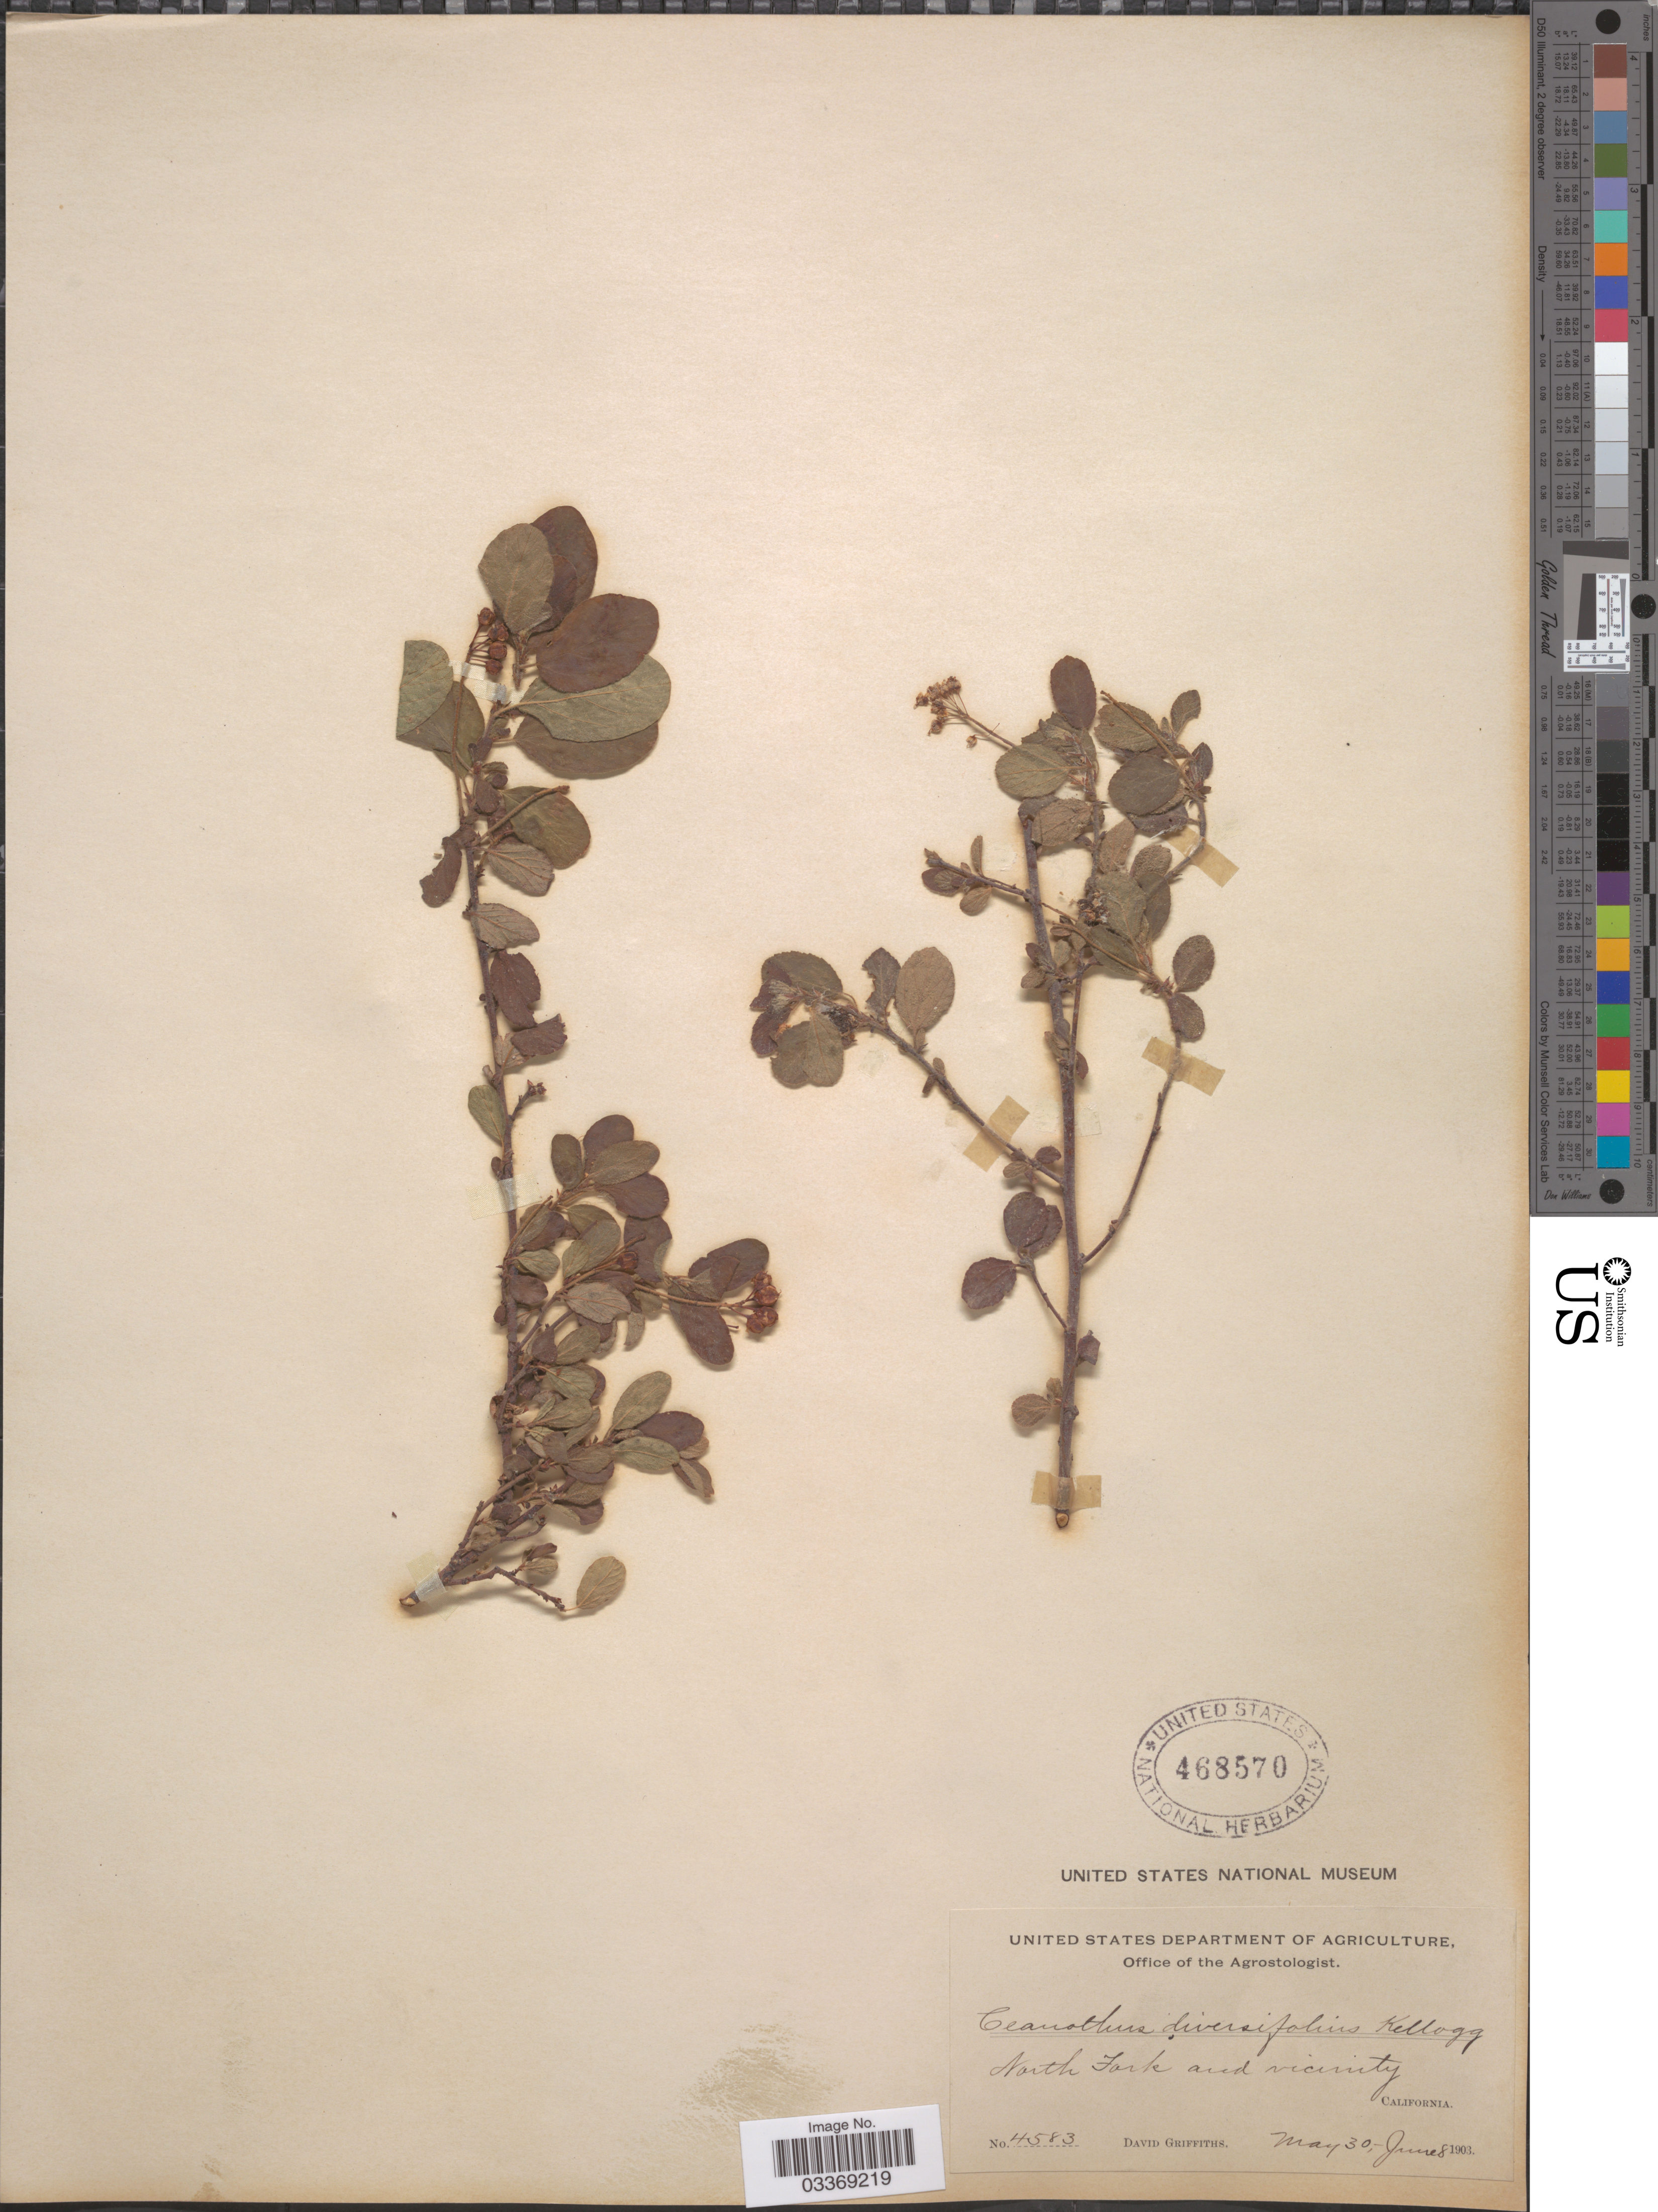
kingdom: Plantae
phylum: Tracheophyta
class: Magnoliopsida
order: Rosales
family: Rhamnaceae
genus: Ceanothus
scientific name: Ceanothus diversifolius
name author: Kellogg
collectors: D. Griffiths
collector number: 4583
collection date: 1903-05-30/1903-06-08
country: United States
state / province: California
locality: North Fork and vicinity.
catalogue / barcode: US 468570